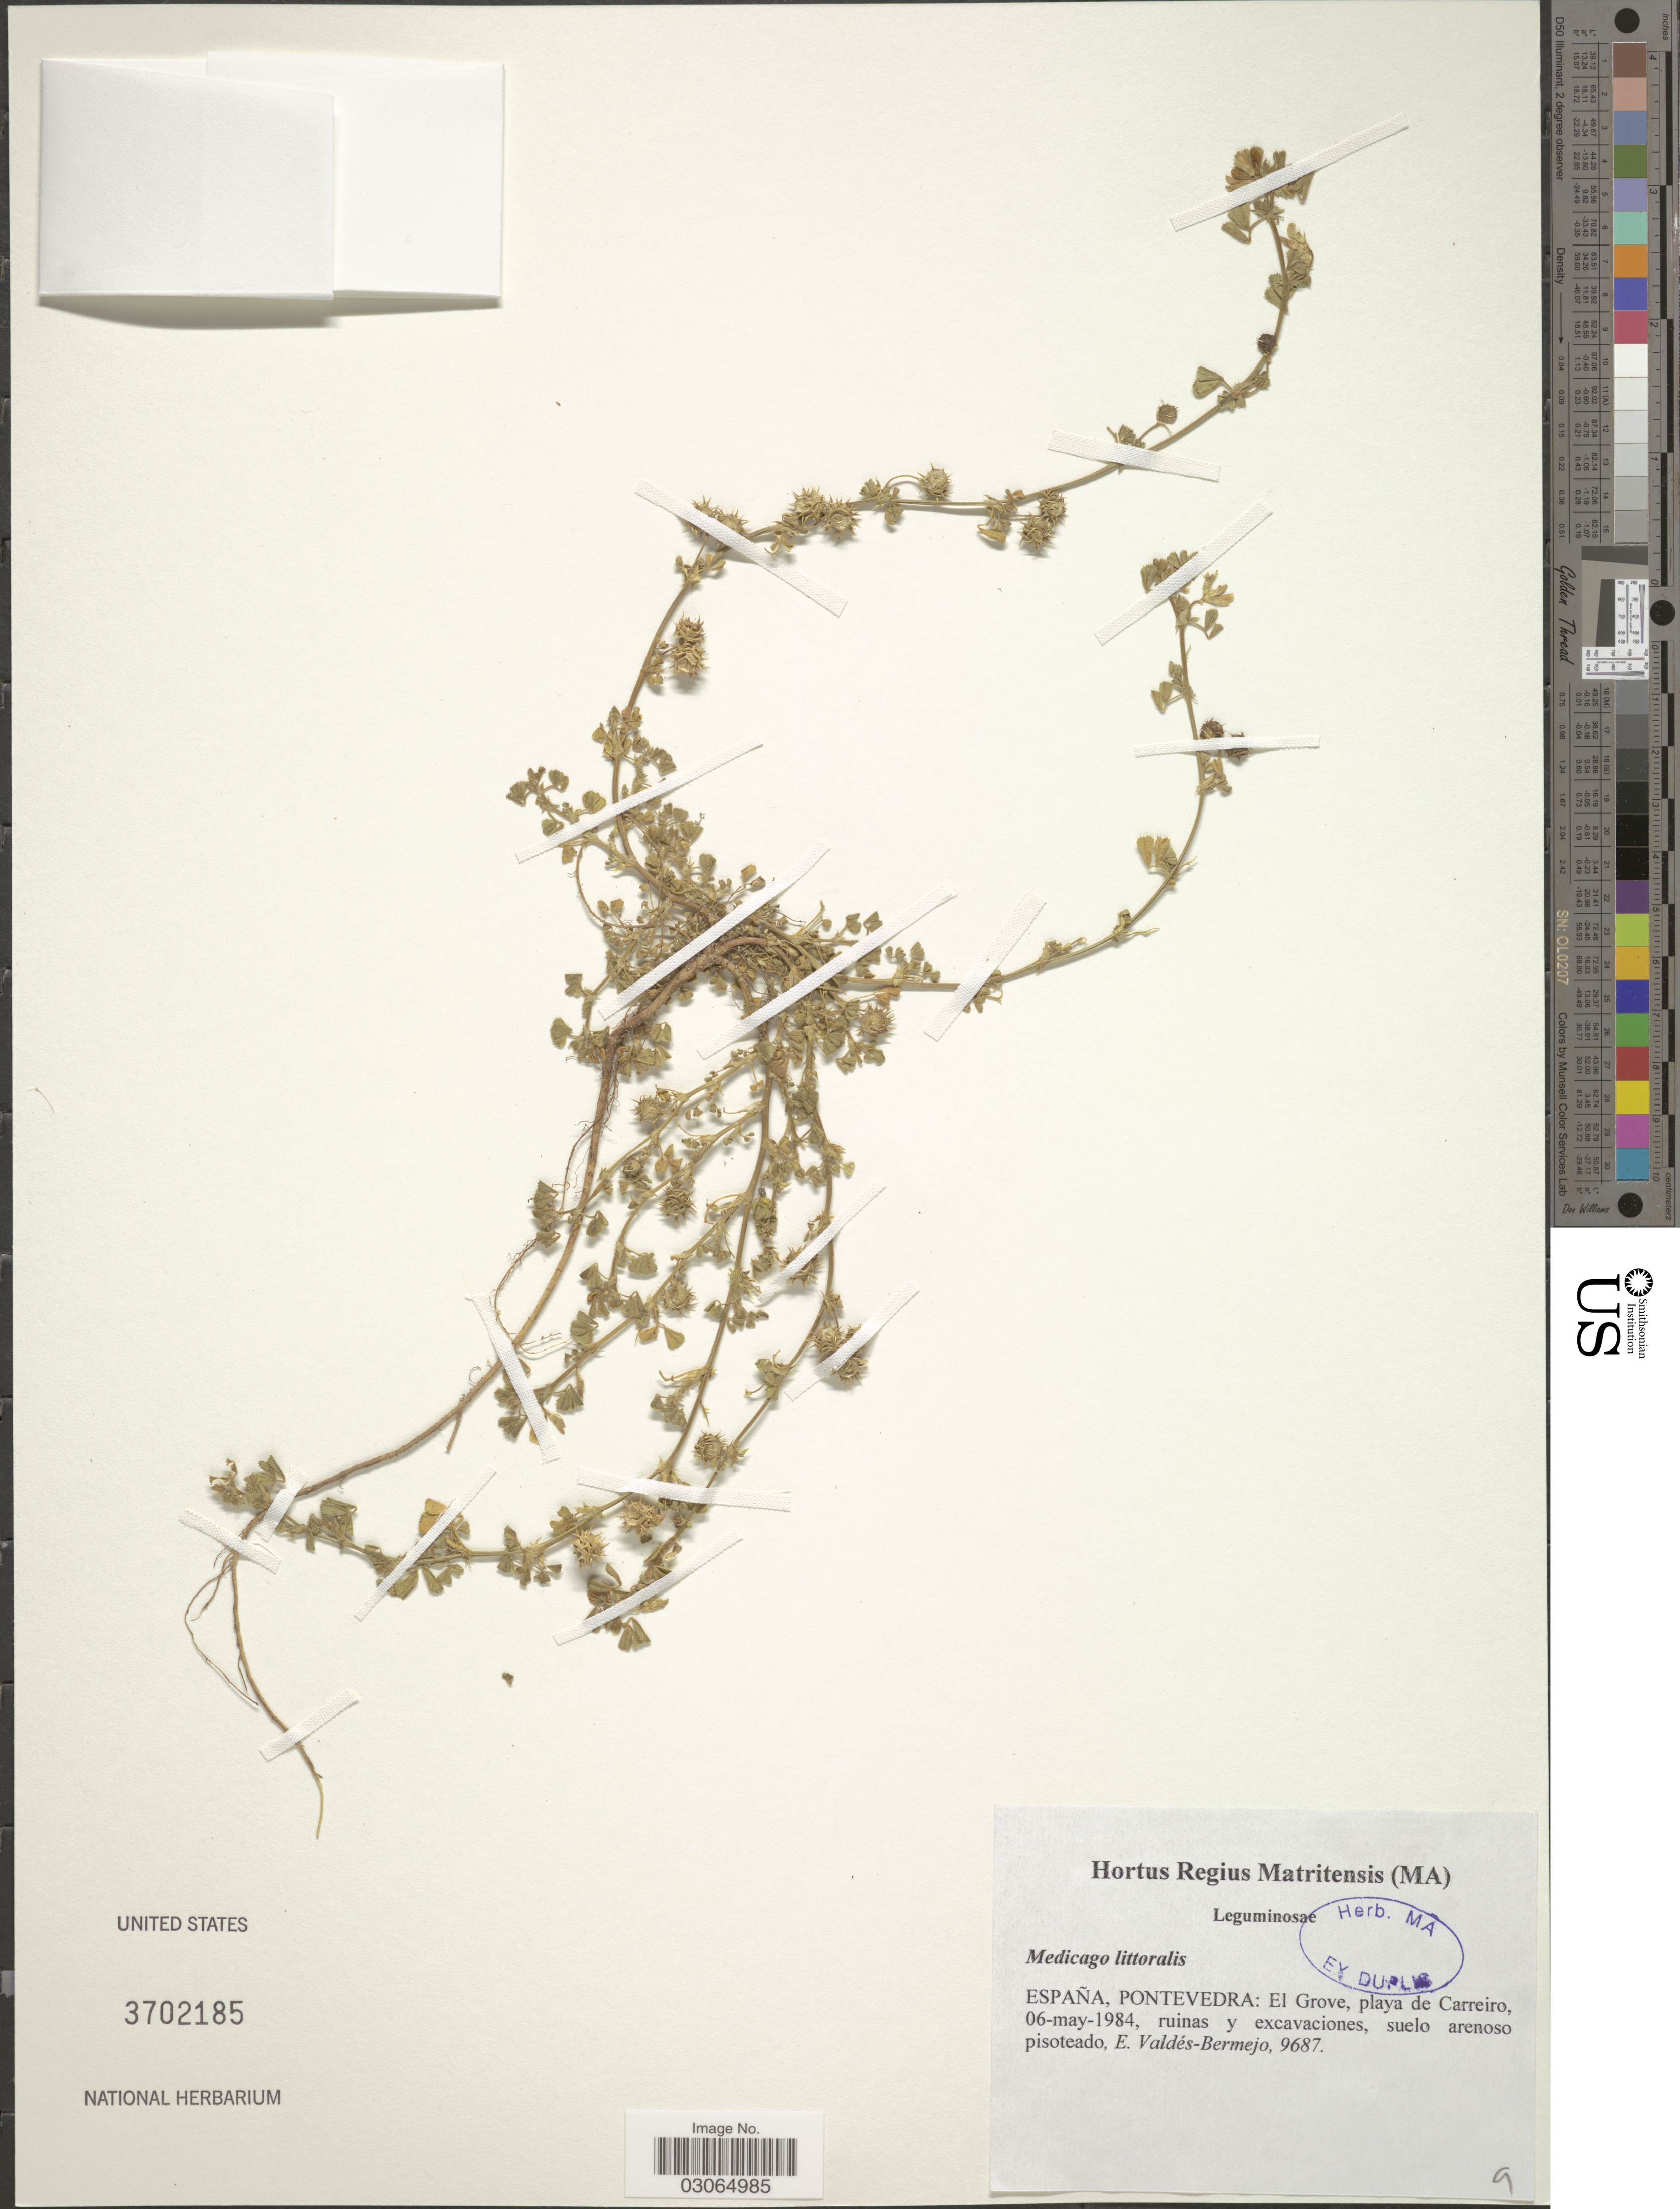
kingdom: Plantae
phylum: Tracheophyta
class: Magnoliopsida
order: Fabales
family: Fabaceae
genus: Medicago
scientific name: Medicago littoralis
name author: Loisel.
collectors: E. Valdes Bermejo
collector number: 9687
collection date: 1984-05-06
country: Spain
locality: España, Pontevedra: El Grove, playa de Carreiro.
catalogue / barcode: US 3702185